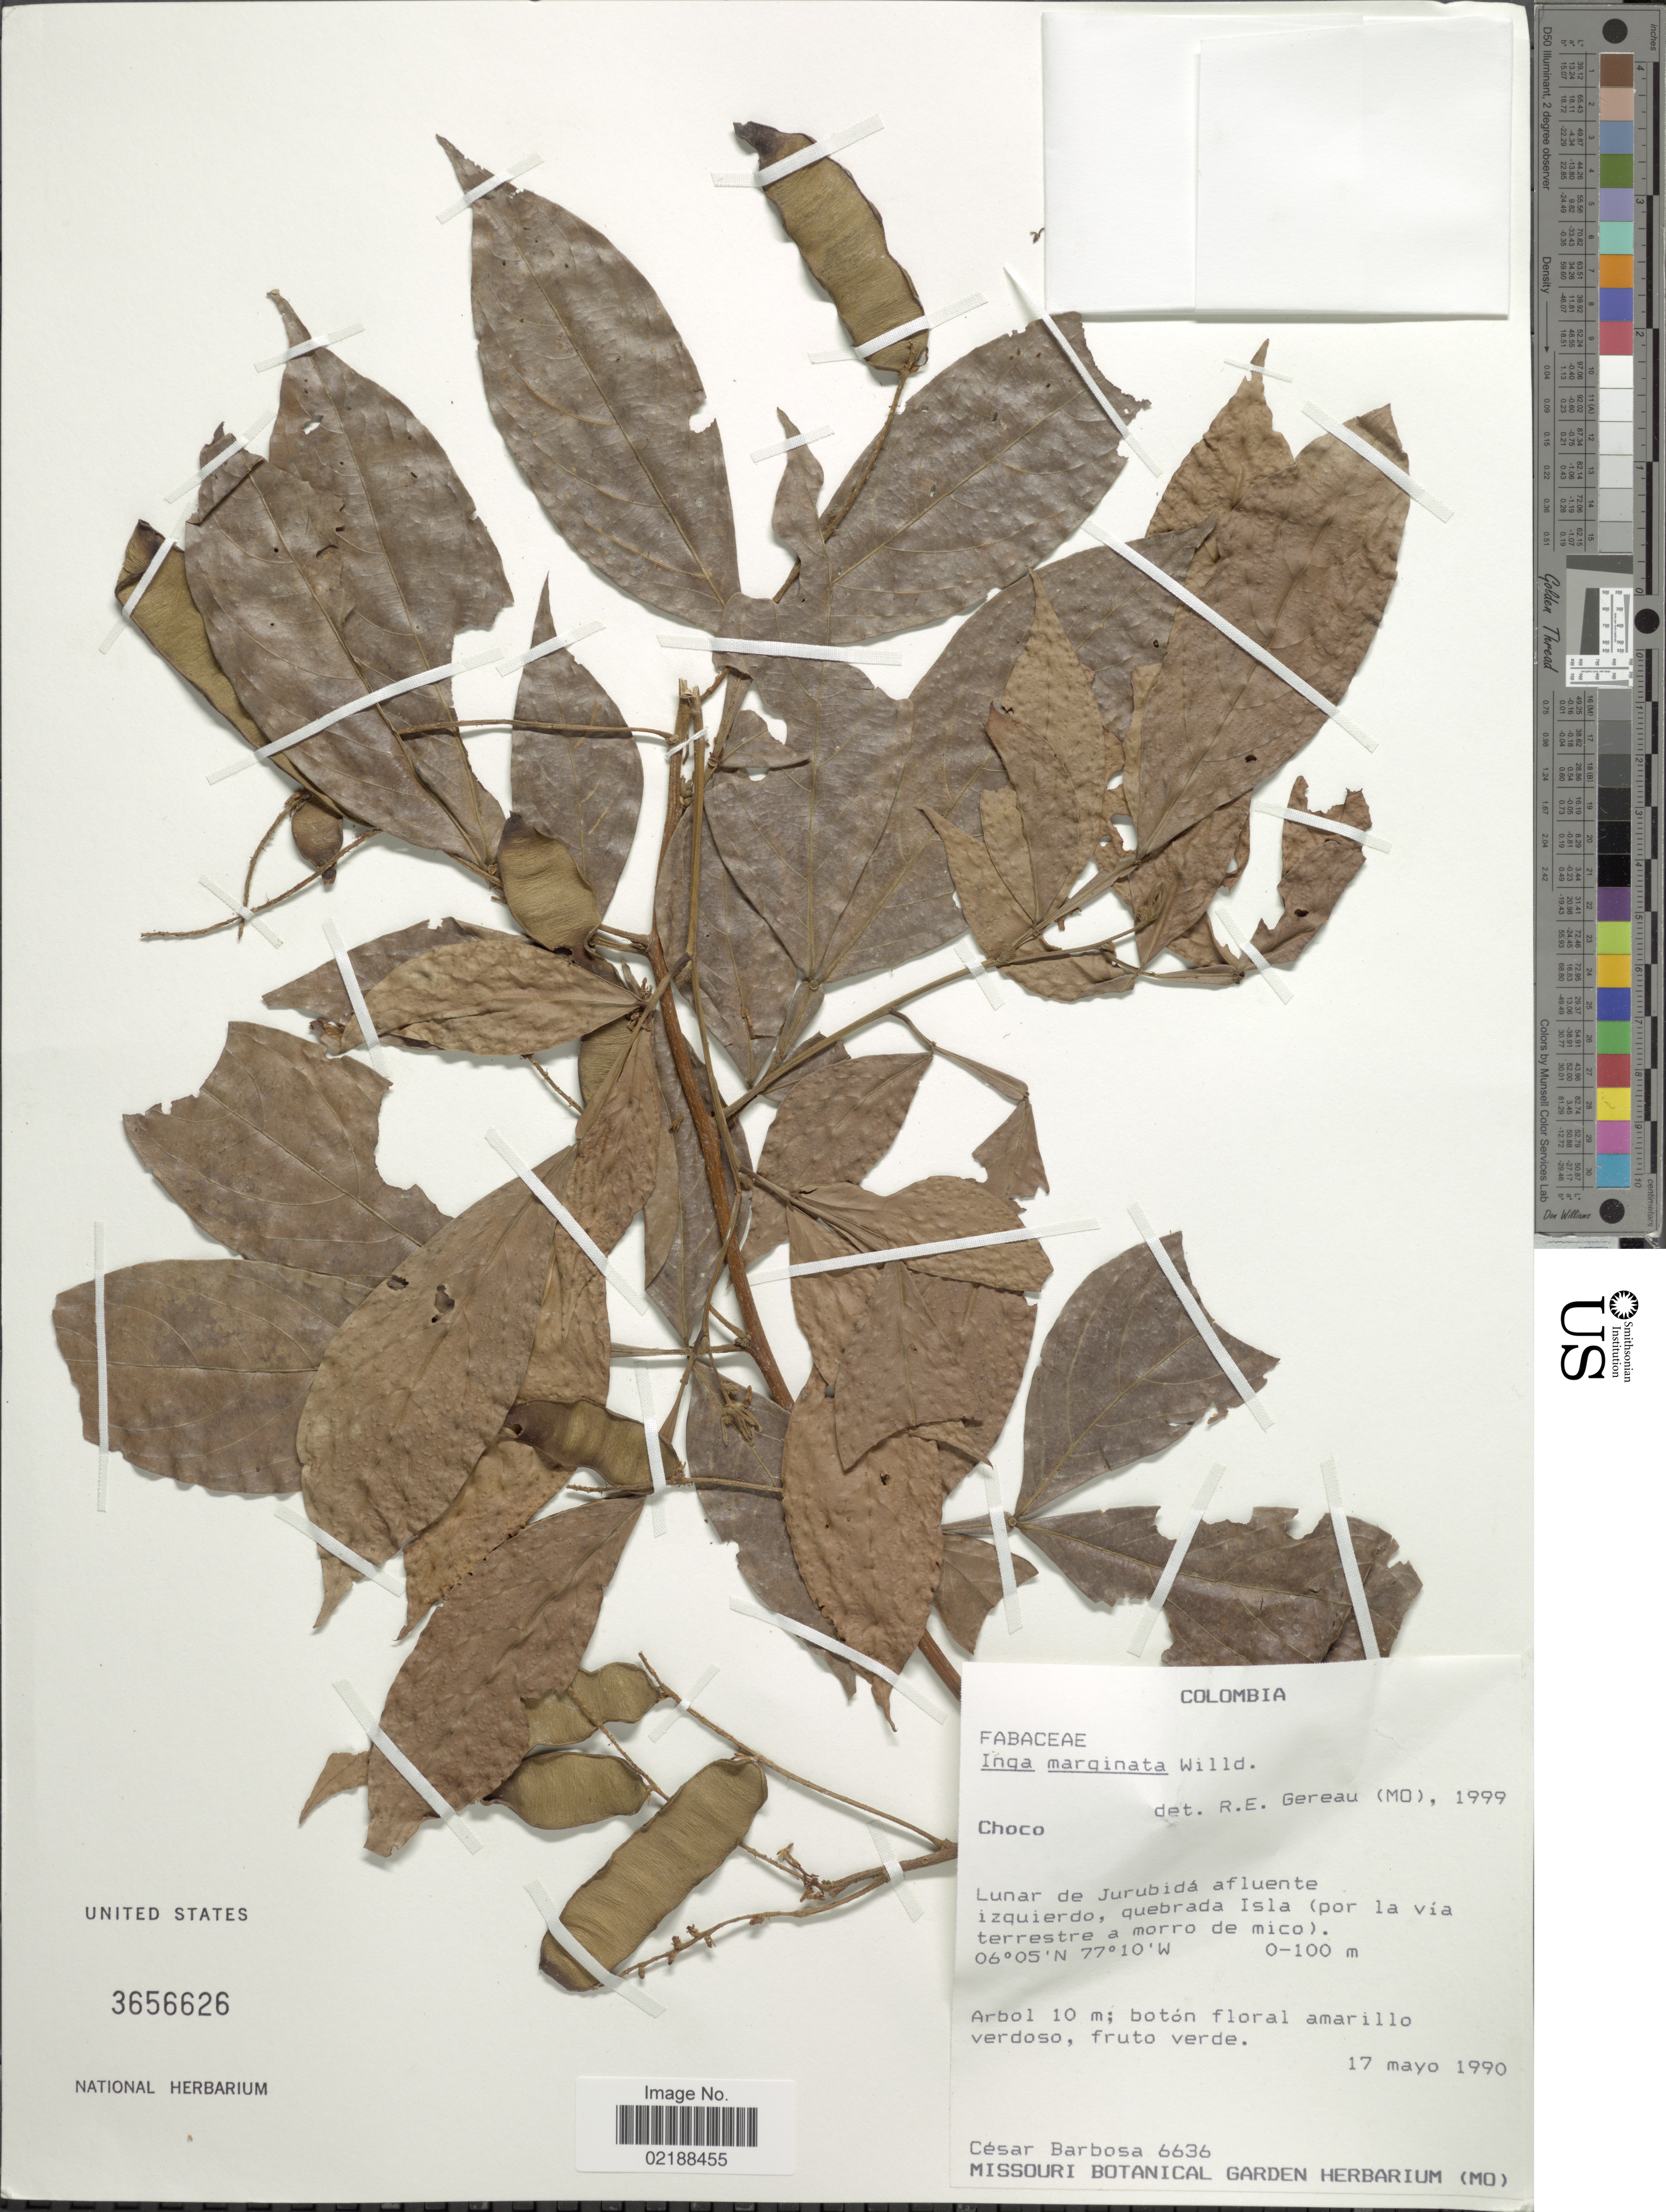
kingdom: Plantae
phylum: Tracheophyta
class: Magnoliopsida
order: Fabales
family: Fabaceae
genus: Inga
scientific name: Inga marginata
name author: Willd.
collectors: C. E. Barbosa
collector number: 6636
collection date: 1990-05-17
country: Colombia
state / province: Chocó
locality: Lunar de Jurubidá afluente izquierdo, quebrada Isla (por la vía terrestre a morro de mico)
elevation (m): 0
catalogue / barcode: US 3656626